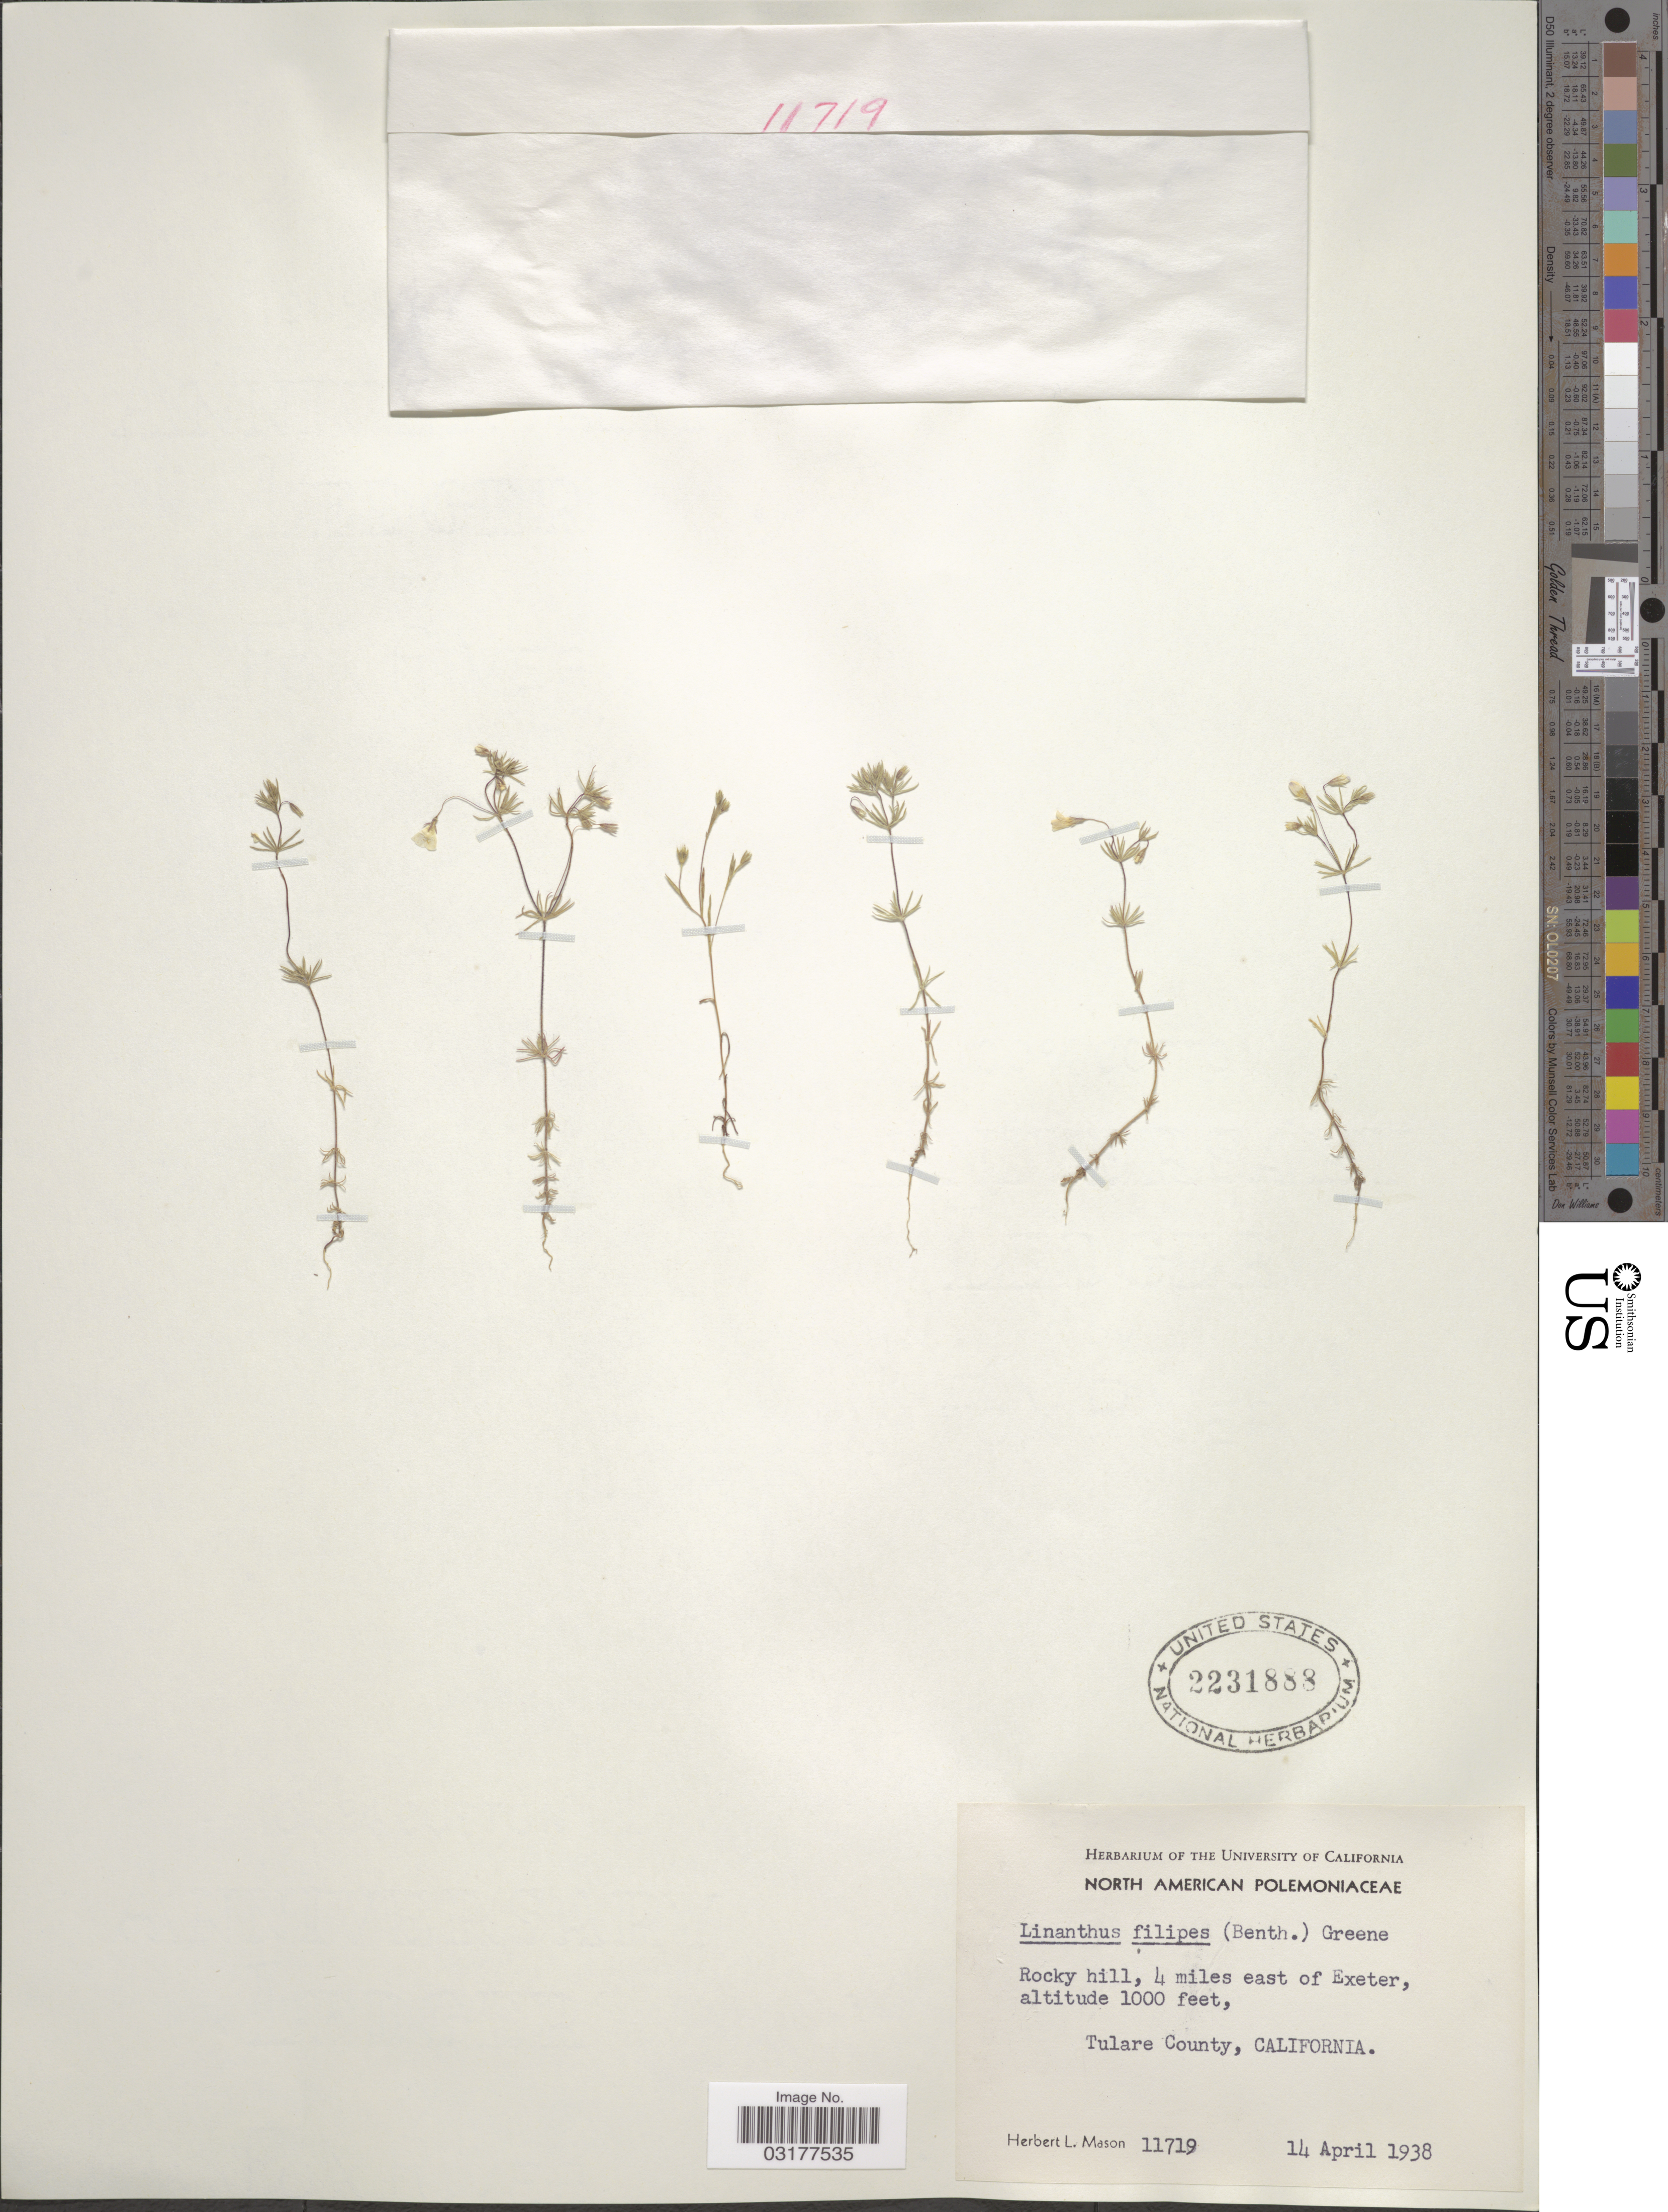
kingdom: Plantae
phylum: Tracheophyta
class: Magnoliopsida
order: Ericales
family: Polemoniaceae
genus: Leptosiphon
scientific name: Leptosiphon filipes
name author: (Benth.) J.M. Porter & L.A. Johnson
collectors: H. L. Mason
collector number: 11719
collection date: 1938-04-14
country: United States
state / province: California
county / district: Tulare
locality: Rocky hill, 4 miles east of Exeter, Tulare County.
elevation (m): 305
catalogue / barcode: US 2231888